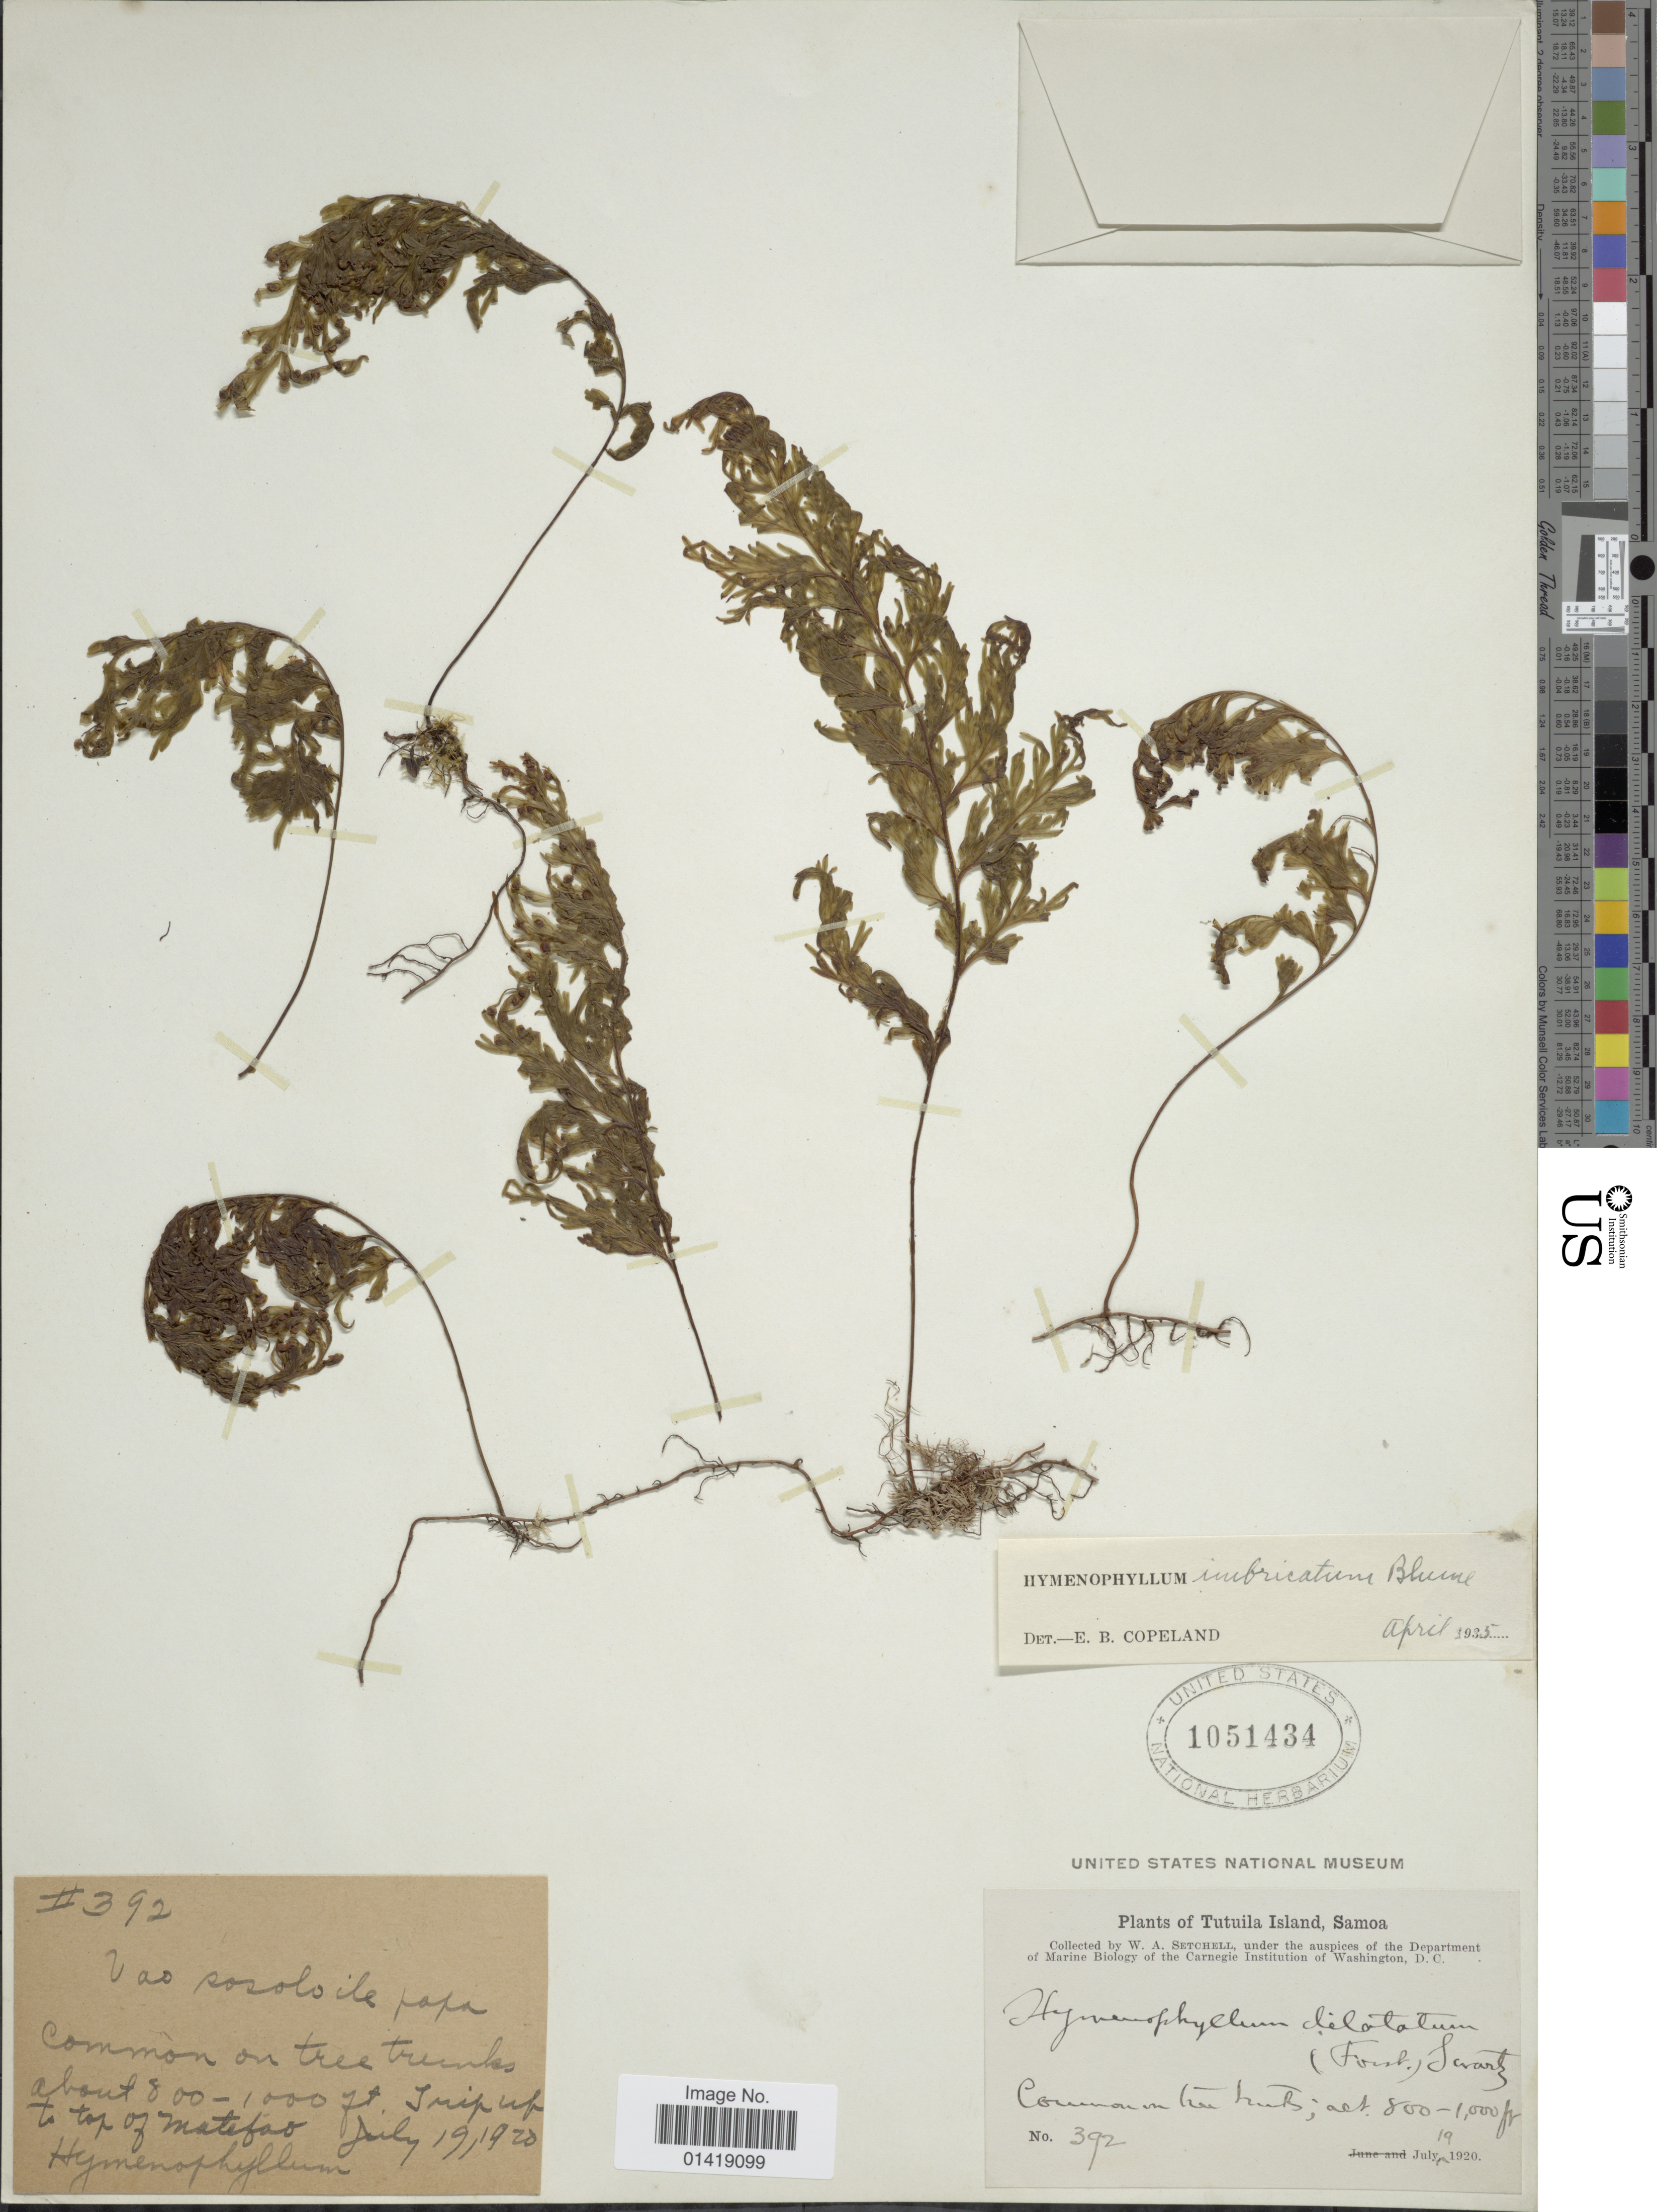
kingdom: Plantae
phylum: Tracheophyta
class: Polypodiopsida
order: Hymenophyllales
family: Hymenophyllaceae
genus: Hymenophyllum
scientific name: Hymenophyllum imbricatum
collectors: W. Setchell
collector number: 392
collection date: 1920-07-19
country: American Samoa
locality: Tutuila Island, Samoa department of Marine Biology of Carnegie Institution of Washington, D.C.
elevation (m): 244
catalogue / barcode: US 1051434